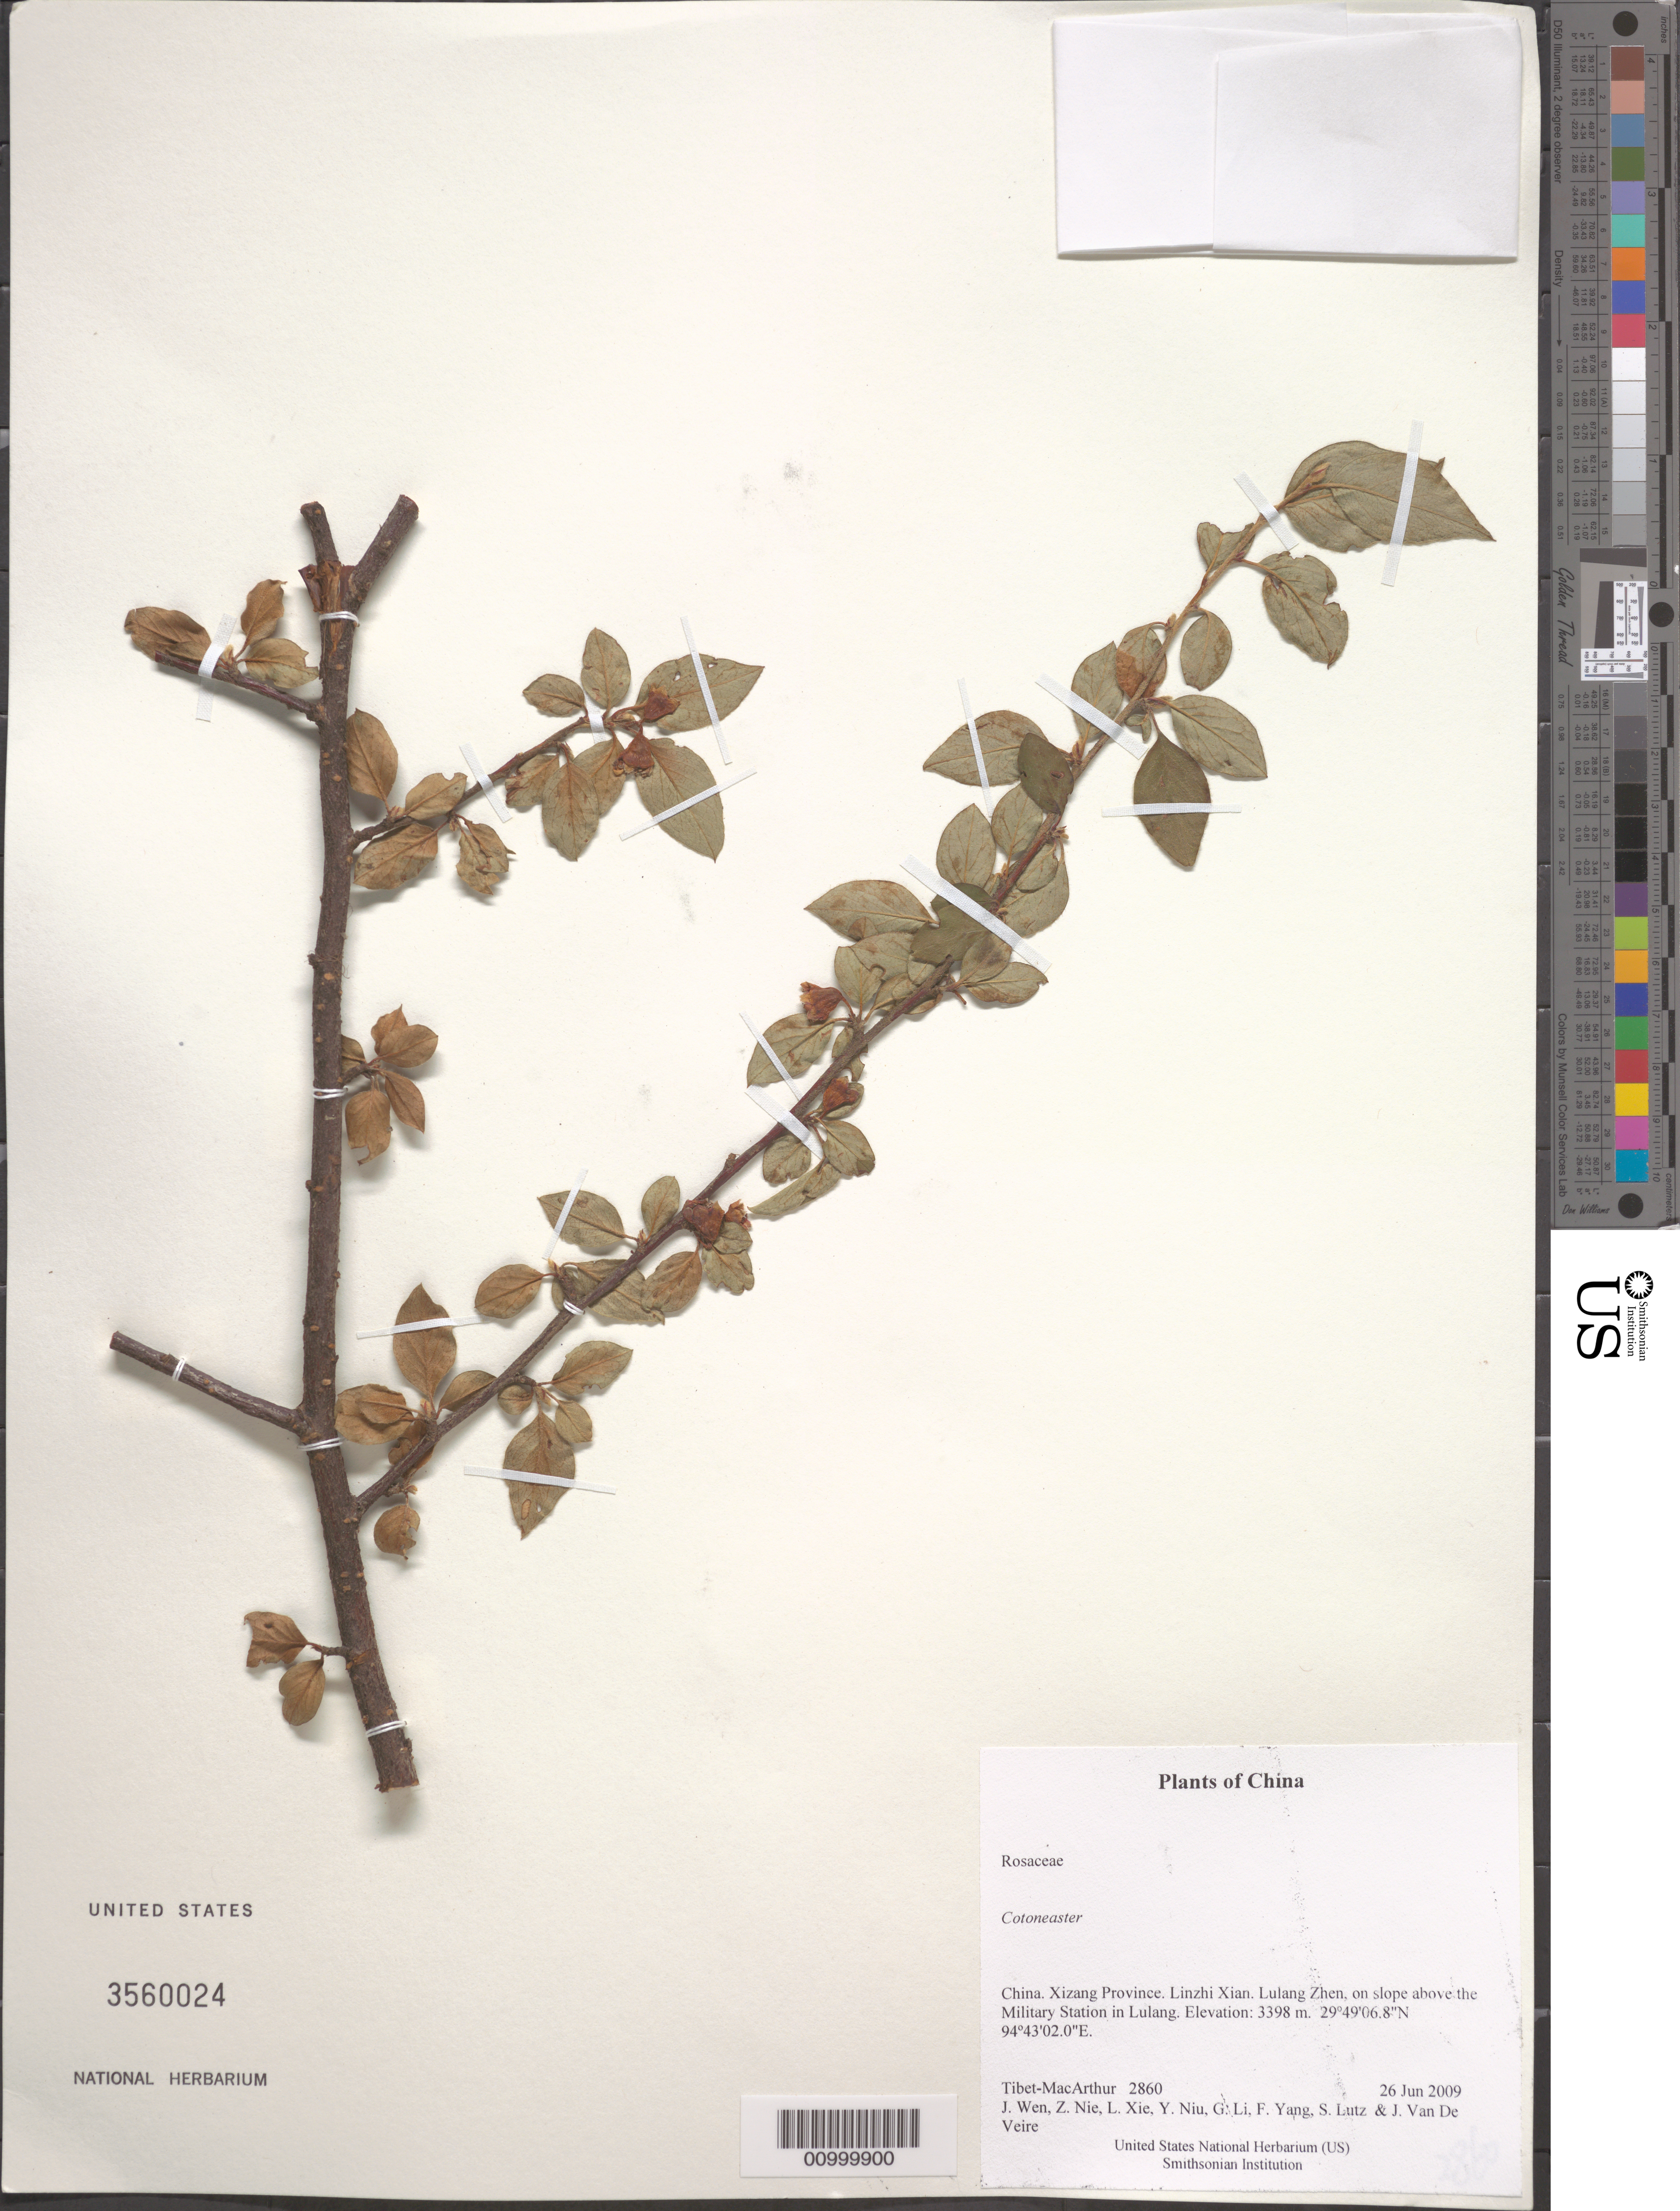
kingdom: Plantae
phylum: Tracheophyta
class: Magnoliopsida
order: Rosales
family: Rosaceae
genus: Cotoneaster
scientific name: Cotoneaster sp.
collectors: Tibet-MacArthur, J. Wen, Z. Nie, L. Xie, Y. Niu, G. Li, F. Yang, S. Lutz & J. Van De Veire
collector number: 2860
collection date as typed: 26 Jun 2009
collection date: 2009-06-26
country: China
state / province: Xizang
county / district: Linzhi Xian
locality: Lulang Zhen, on slope above the Military Station in Lulang.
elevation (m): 3398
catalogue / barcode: US 3560024